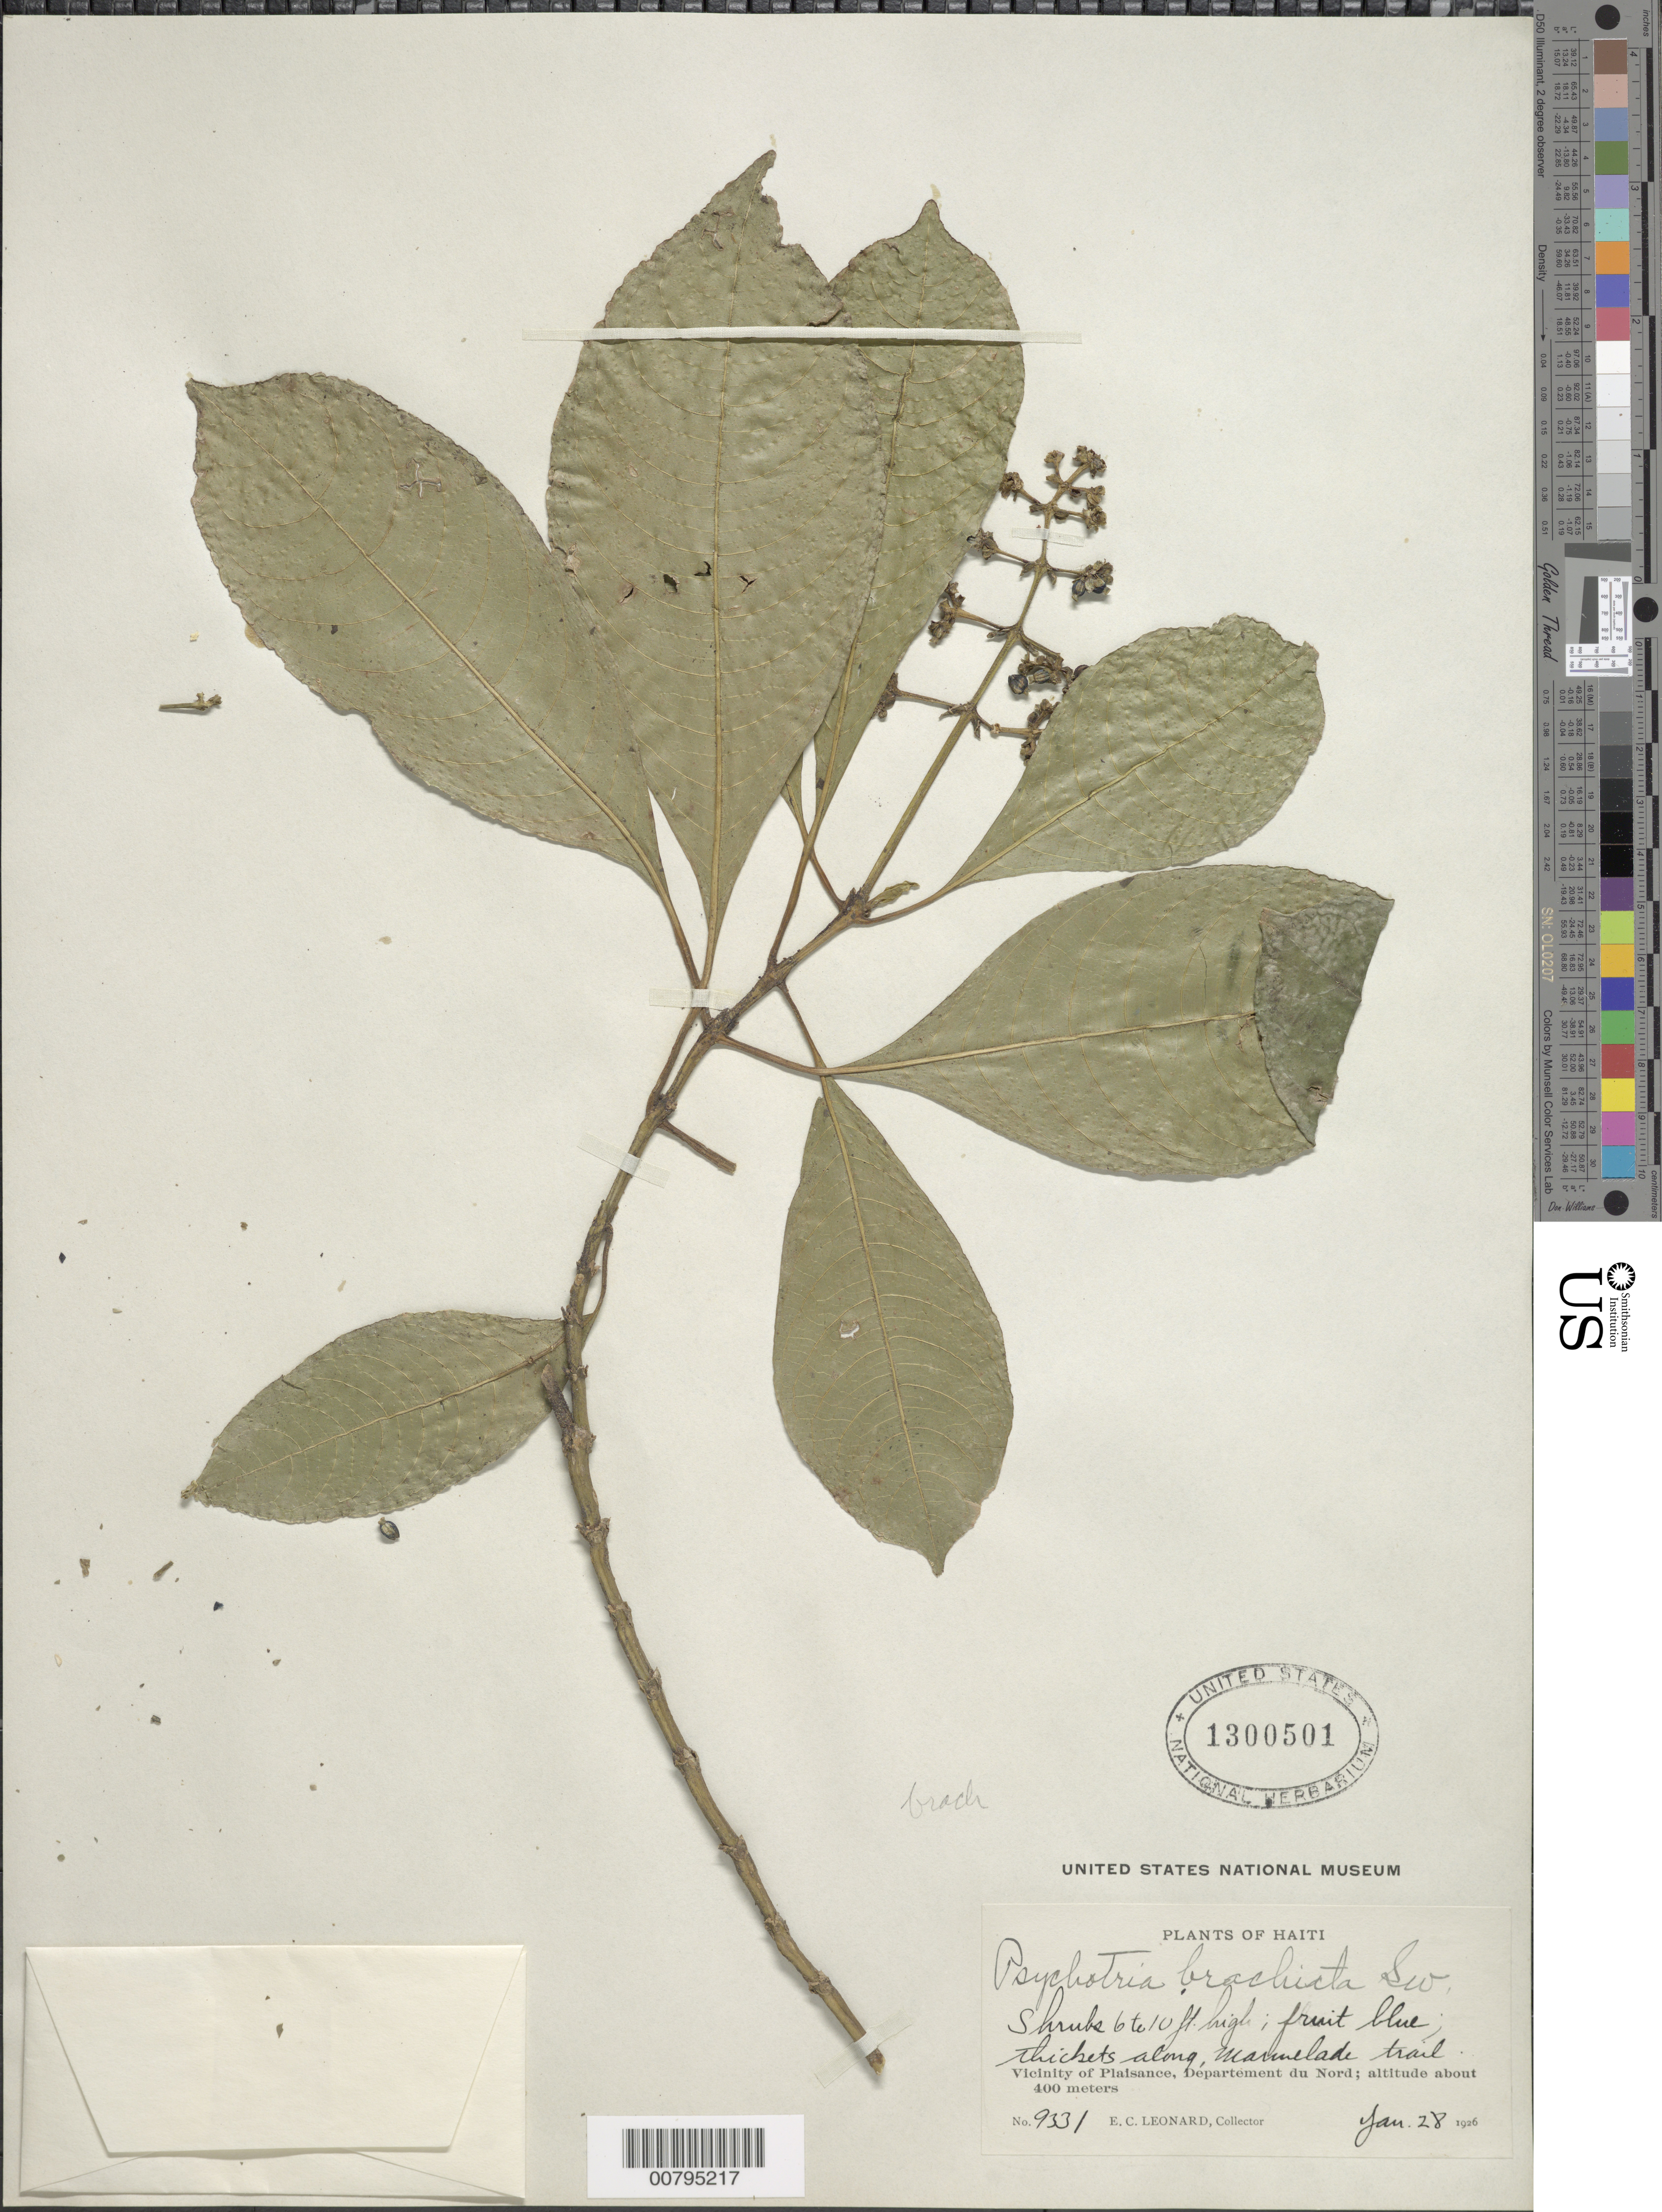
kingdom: Plantae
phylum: Tracheophyta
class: Magnoliopsida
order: Gentianales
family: Rubiaceae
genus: Psychotria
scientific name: Psychotria brachiata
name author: Sw.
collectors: E. C. Leonard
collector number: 9331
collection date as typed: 28 Jan 1926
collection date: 1926-01-28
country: Haiti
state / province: Nord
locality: Along Marmelade trail. Vicinity of Plaisance.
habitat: Thickets along trail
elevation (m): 400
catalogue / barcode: US 1300501